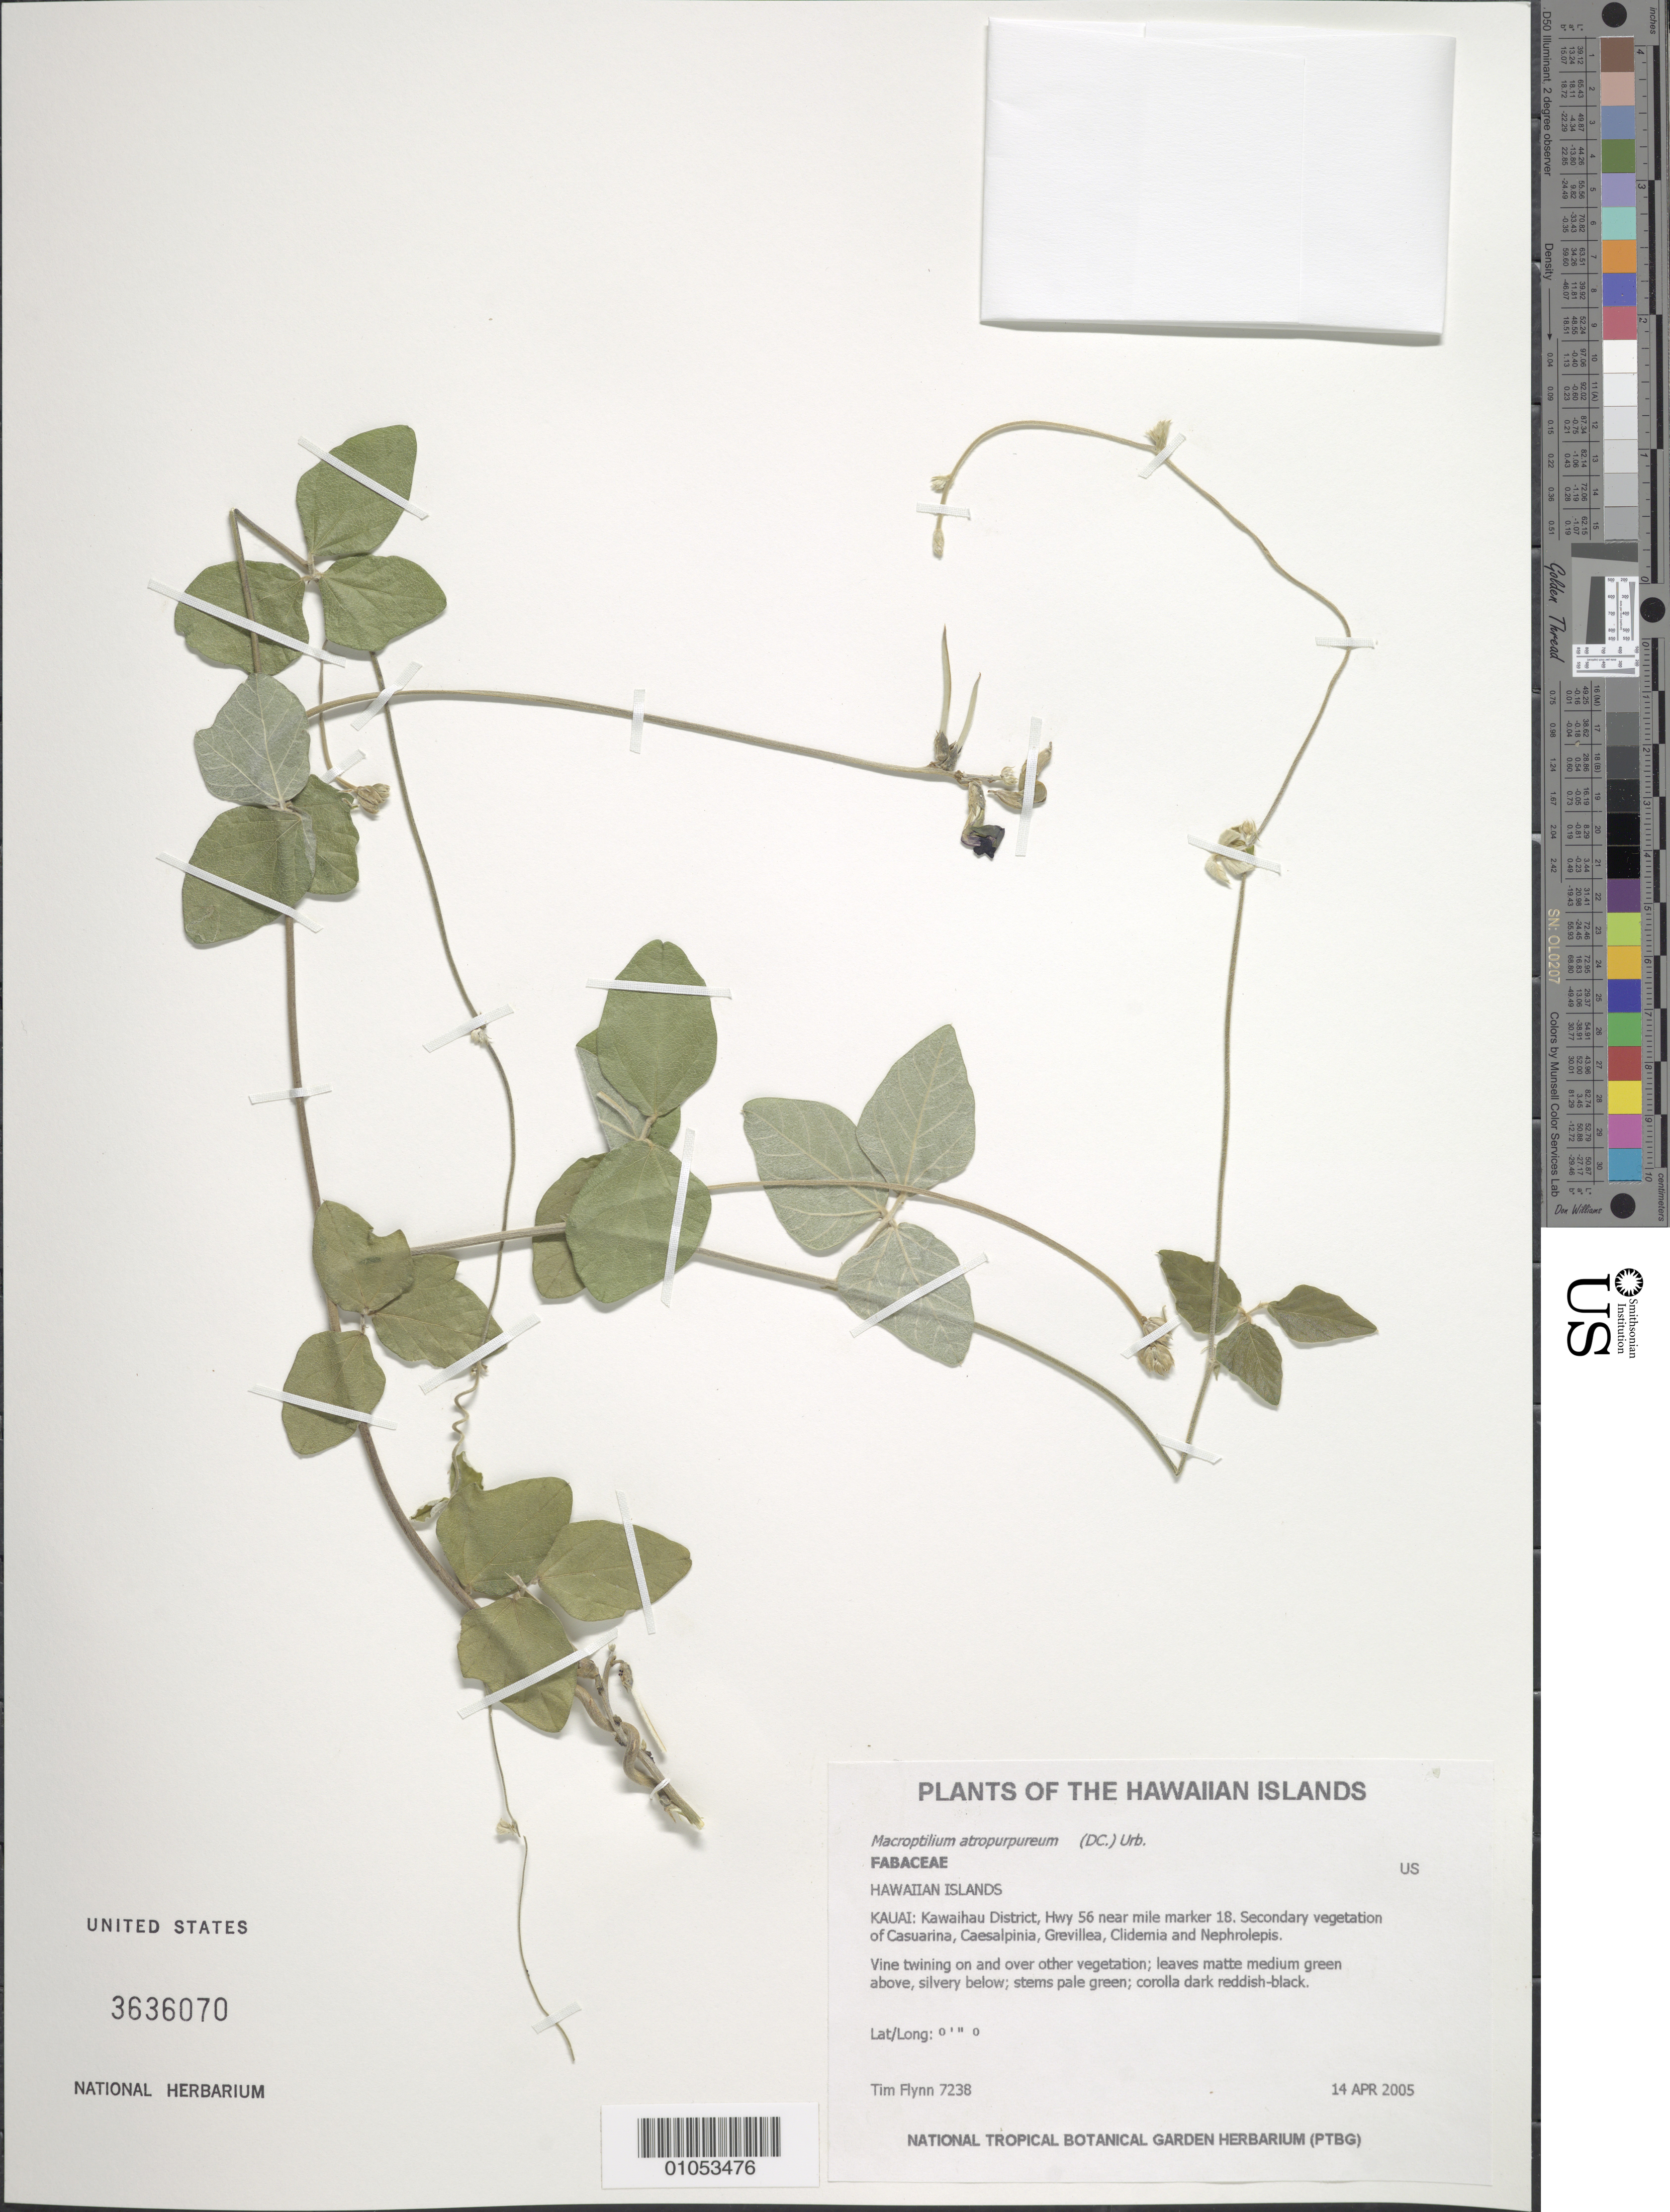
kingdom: Plantae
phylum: Tracheophyta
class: Magnoliopsida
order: Fabales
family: Fabaceae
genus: Macroptilium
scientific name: Macroptilium atropurpureum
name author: (DC.) Urb.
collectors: T. W. Flynn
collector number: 7238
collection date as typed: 14 Apr 2005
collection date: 2005-04-14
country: United States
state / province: Hawaii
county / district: Kauai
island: Kaua'i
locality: Kawaihau District, Hwy 56 near mile marker 18.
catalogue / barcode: US 3636070